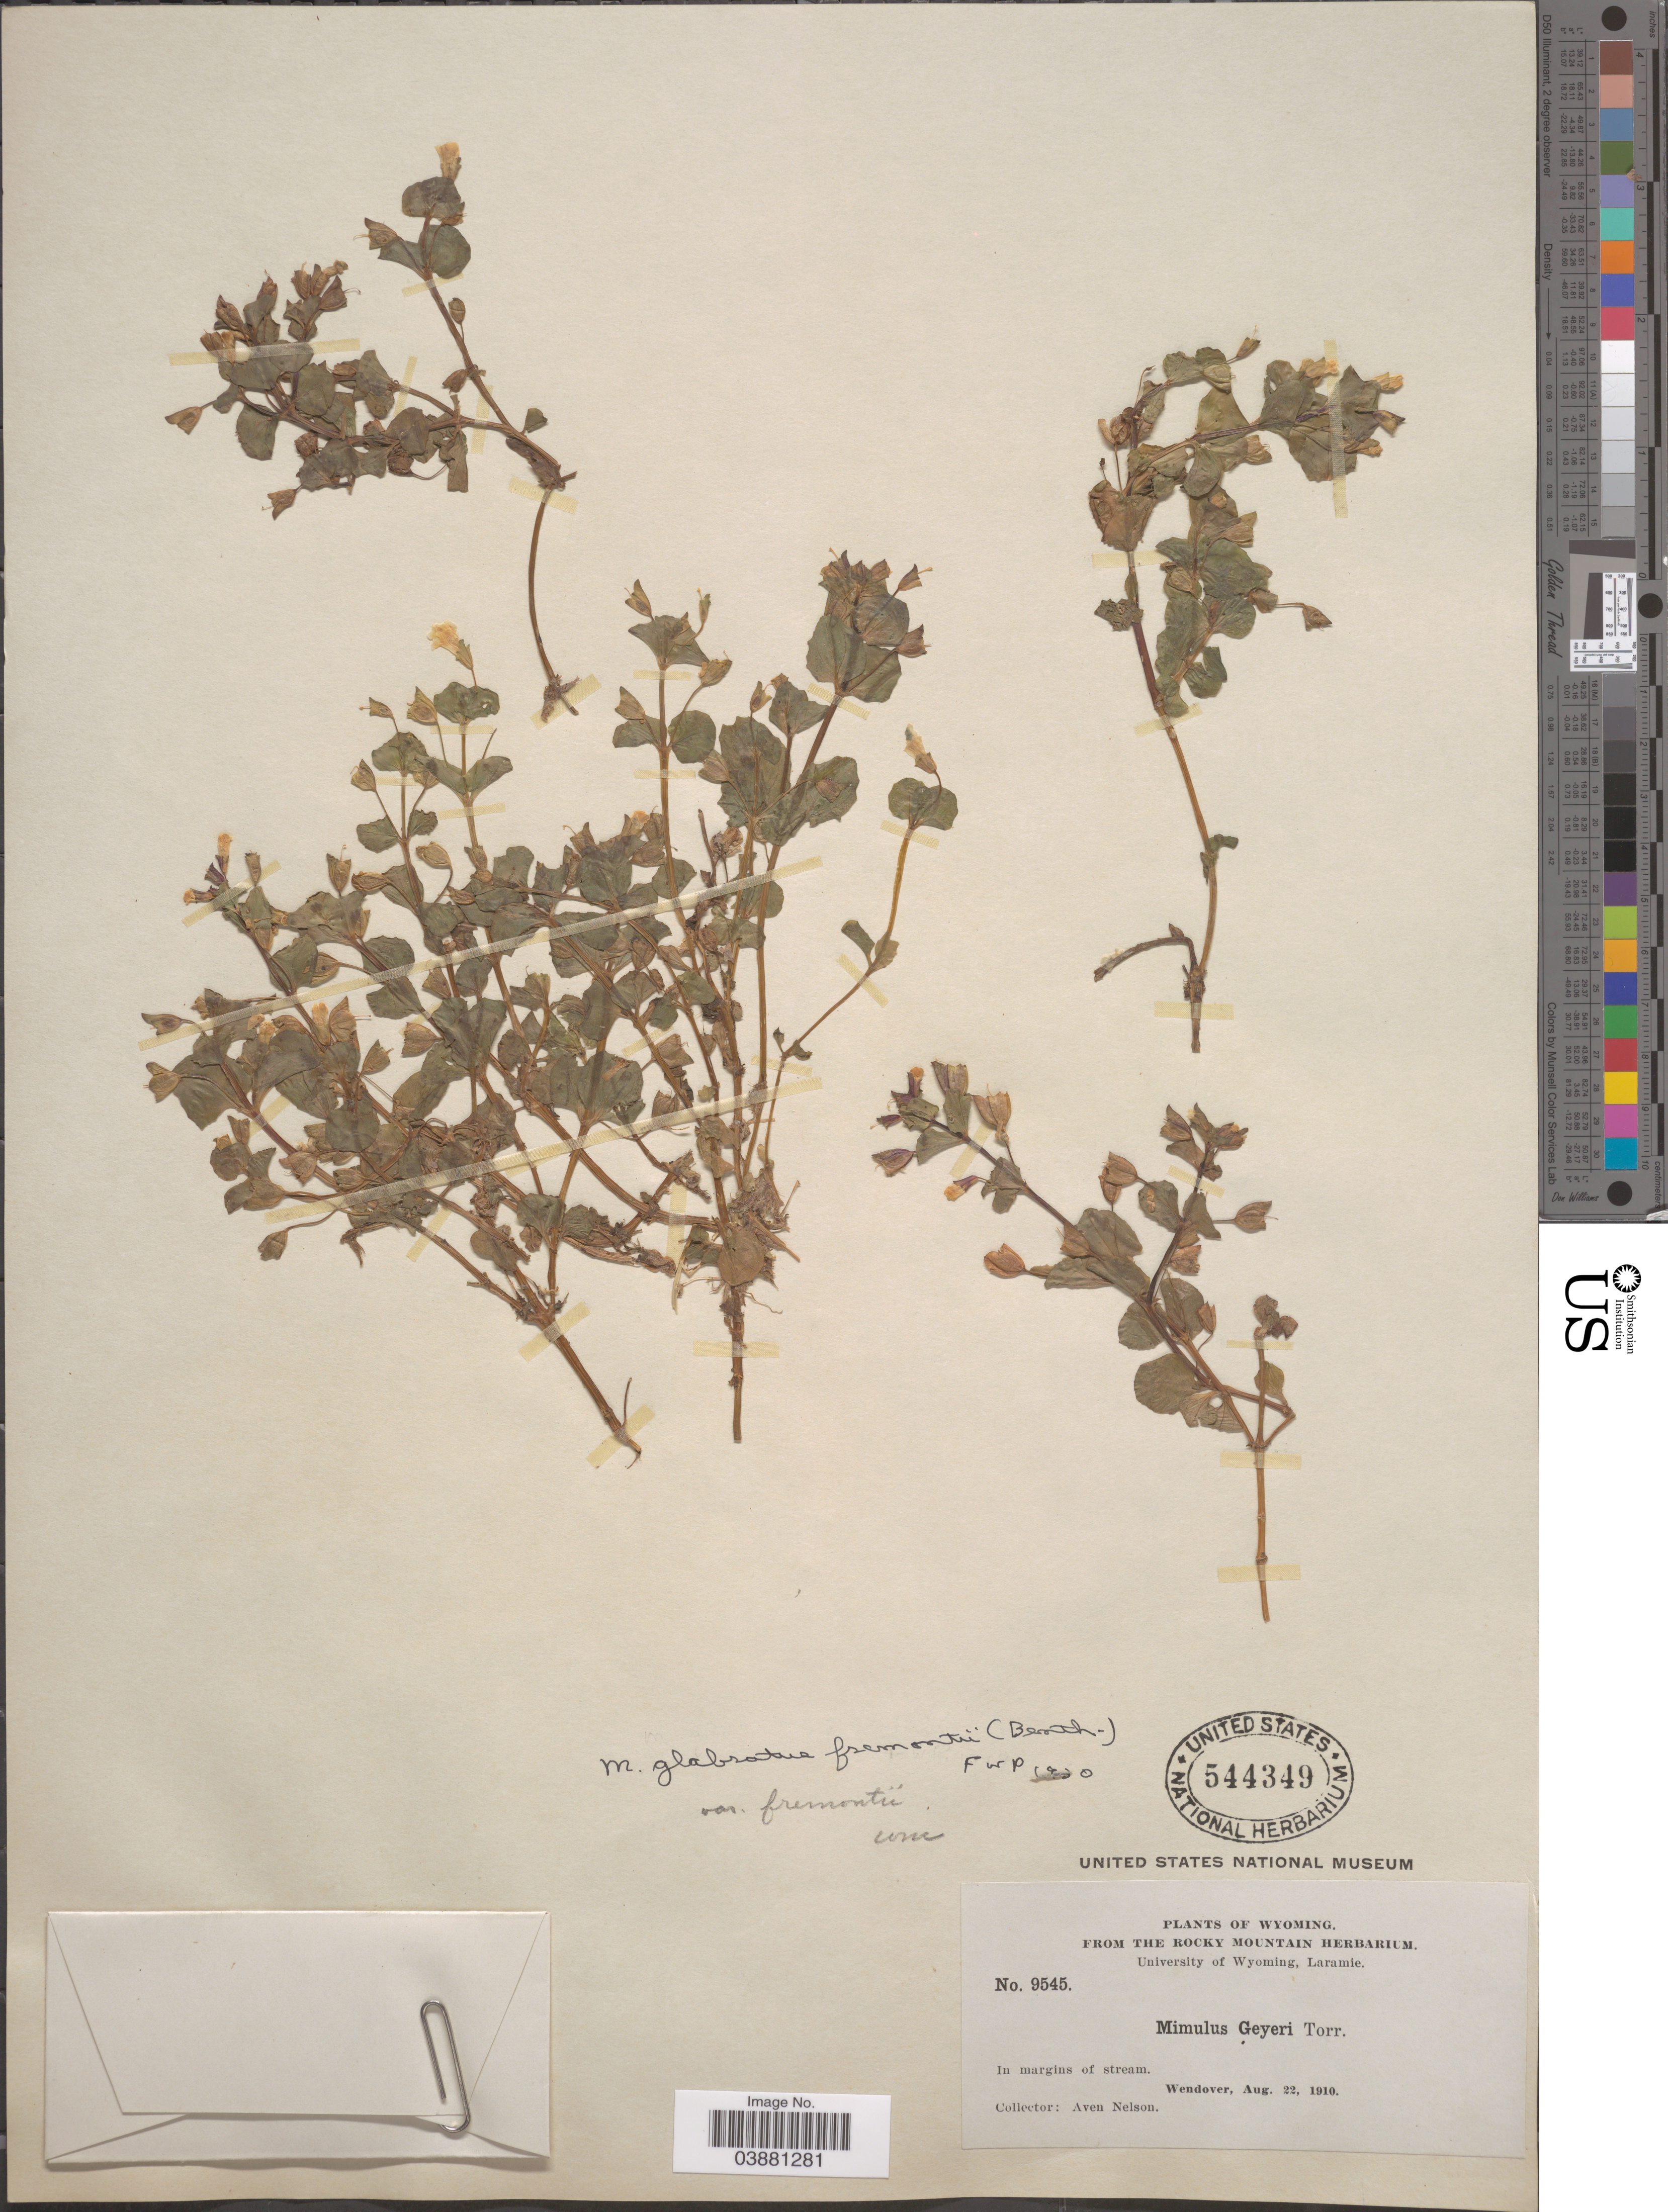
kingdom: Plantae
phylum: Tracheophyta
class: Magnoliopsida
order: Lamiales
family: Phrymaceae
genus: Mimulus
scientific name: Mimulus glabratus var. fremontii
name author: Kunth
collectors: A. Nelson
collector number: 9545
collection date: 1910-08-22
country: United States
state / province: Wyoming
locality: In margins of stream. Wendover.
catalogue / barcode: US 544349